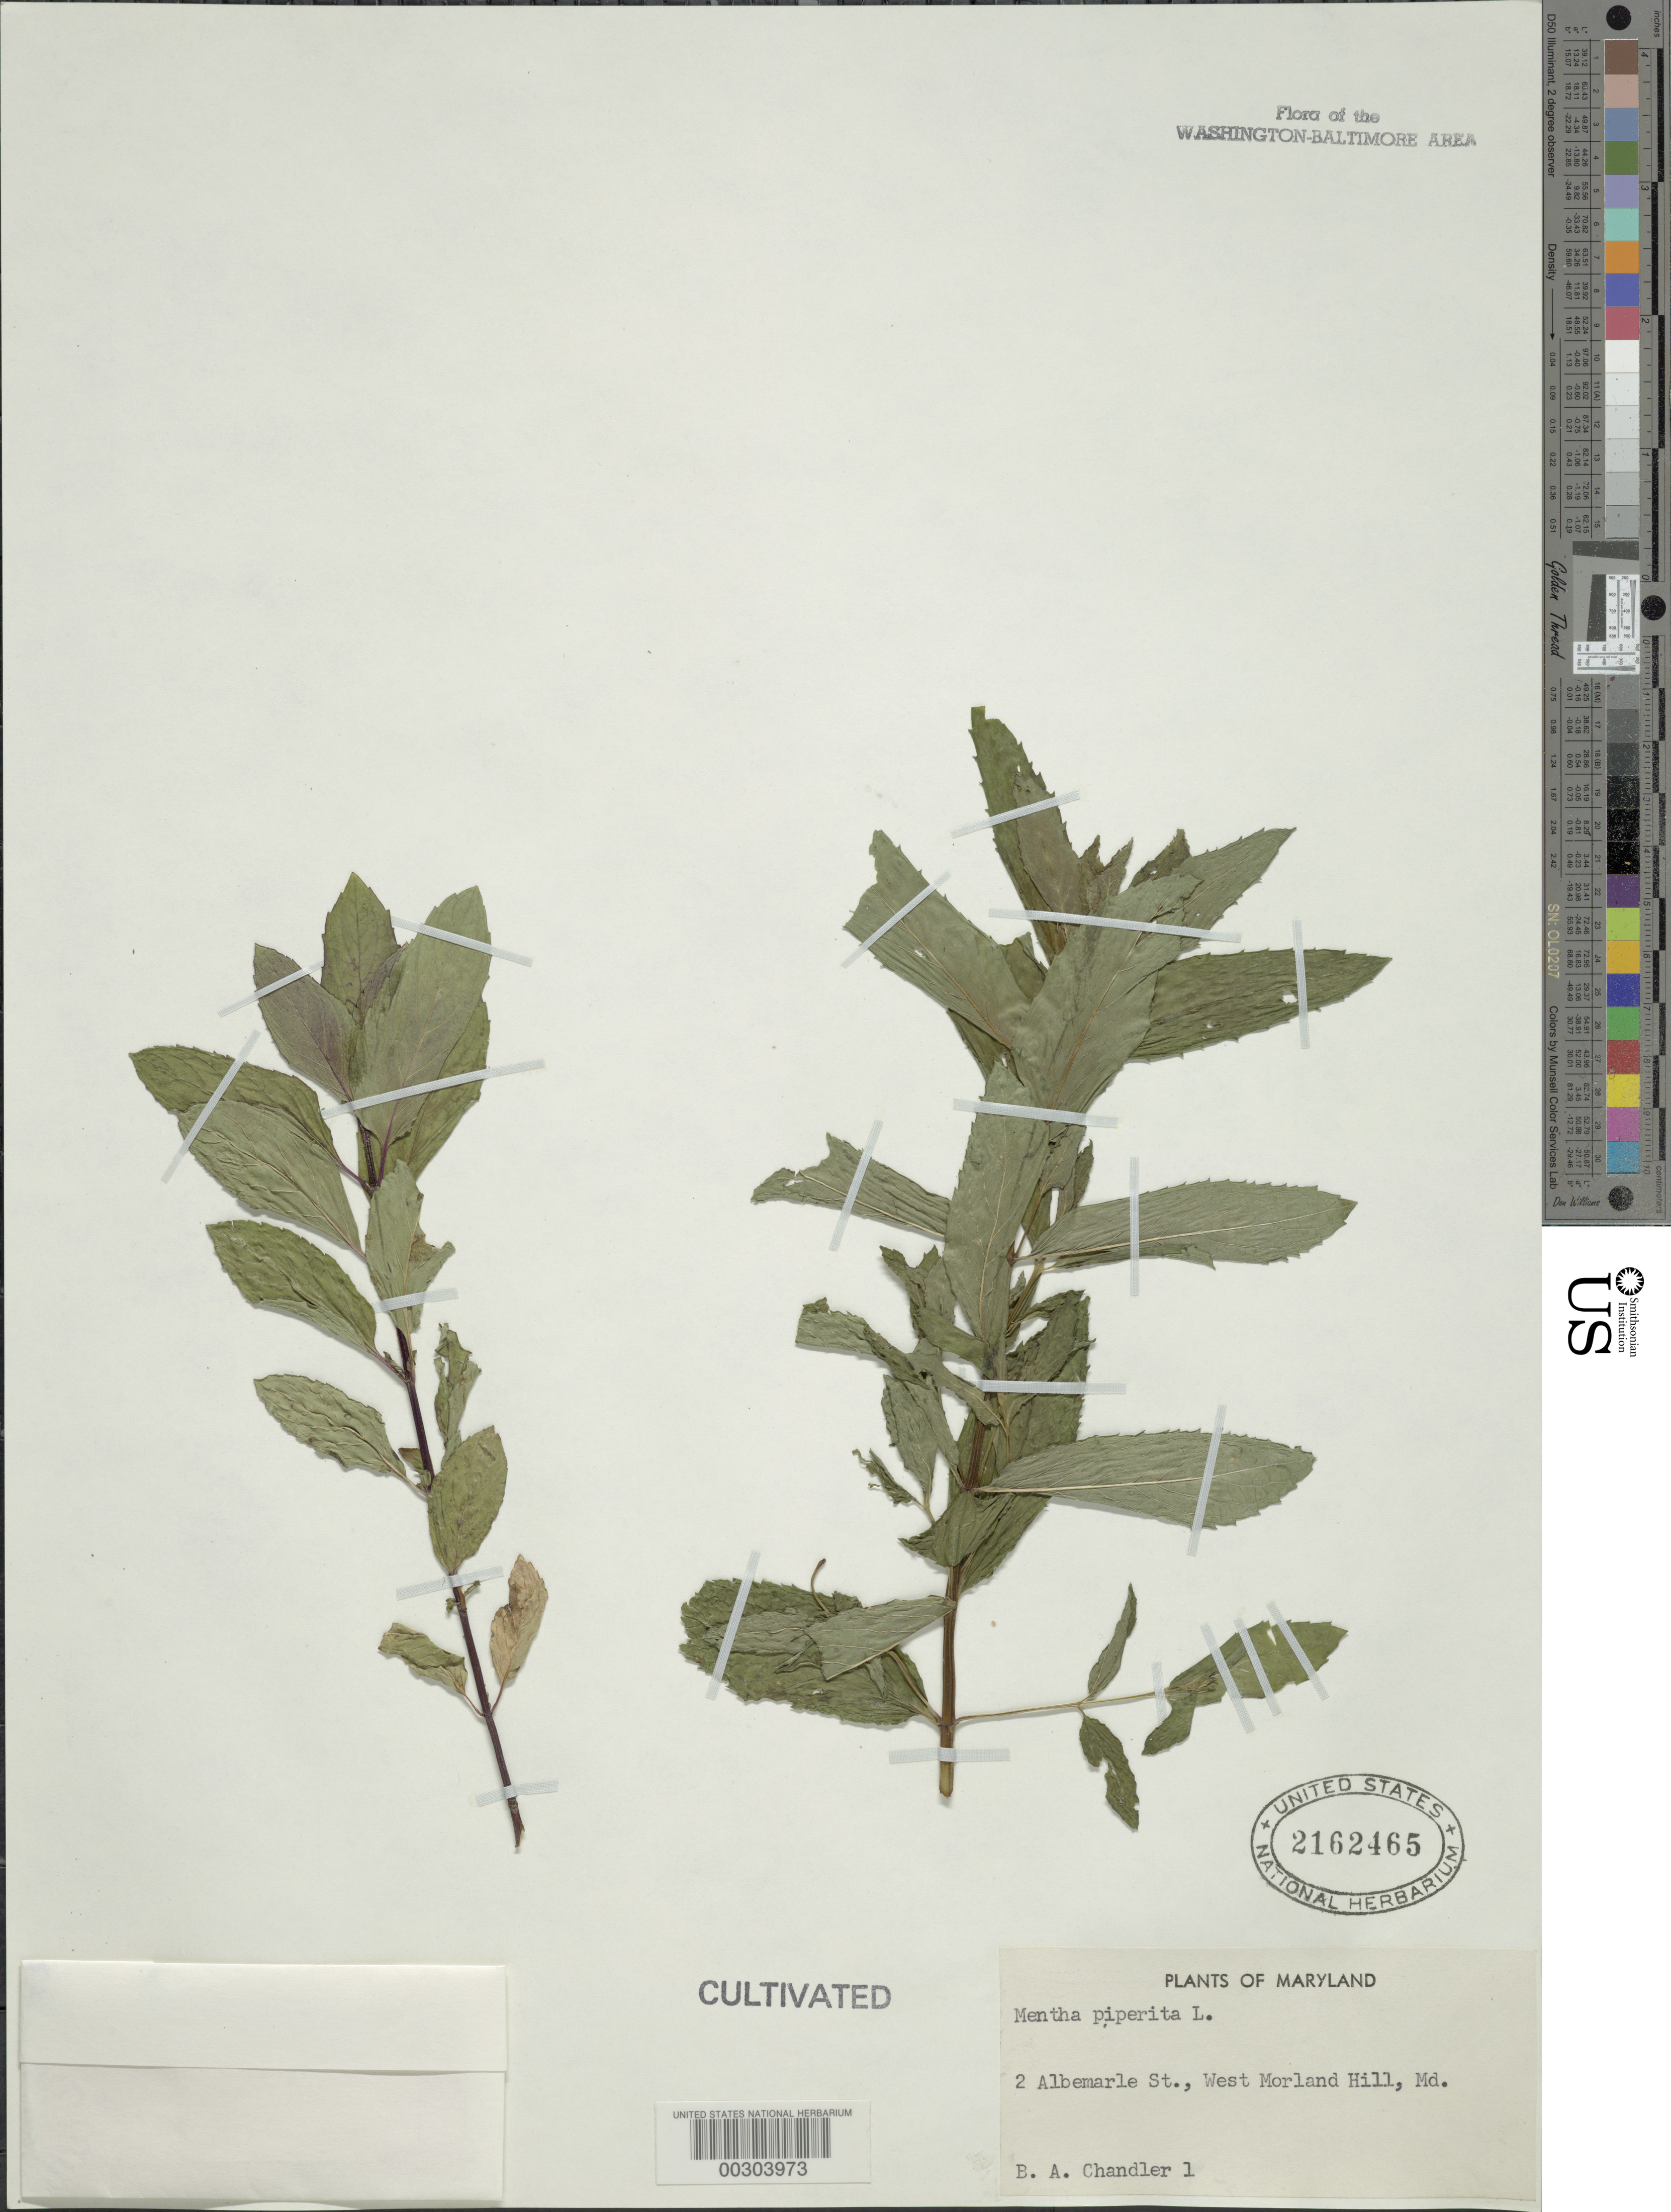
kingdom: Plantae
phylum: Tracheophyta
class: Magnoliopsida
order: Lamiales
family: Lamiaceae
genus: Mentha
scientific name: Mentha x piperita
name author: L.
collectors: B. Chandler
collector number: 1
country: United States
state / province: Maryland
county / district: Montgomery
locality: West Morland Hill, 2 Albemarle St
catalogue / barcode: US 2162465